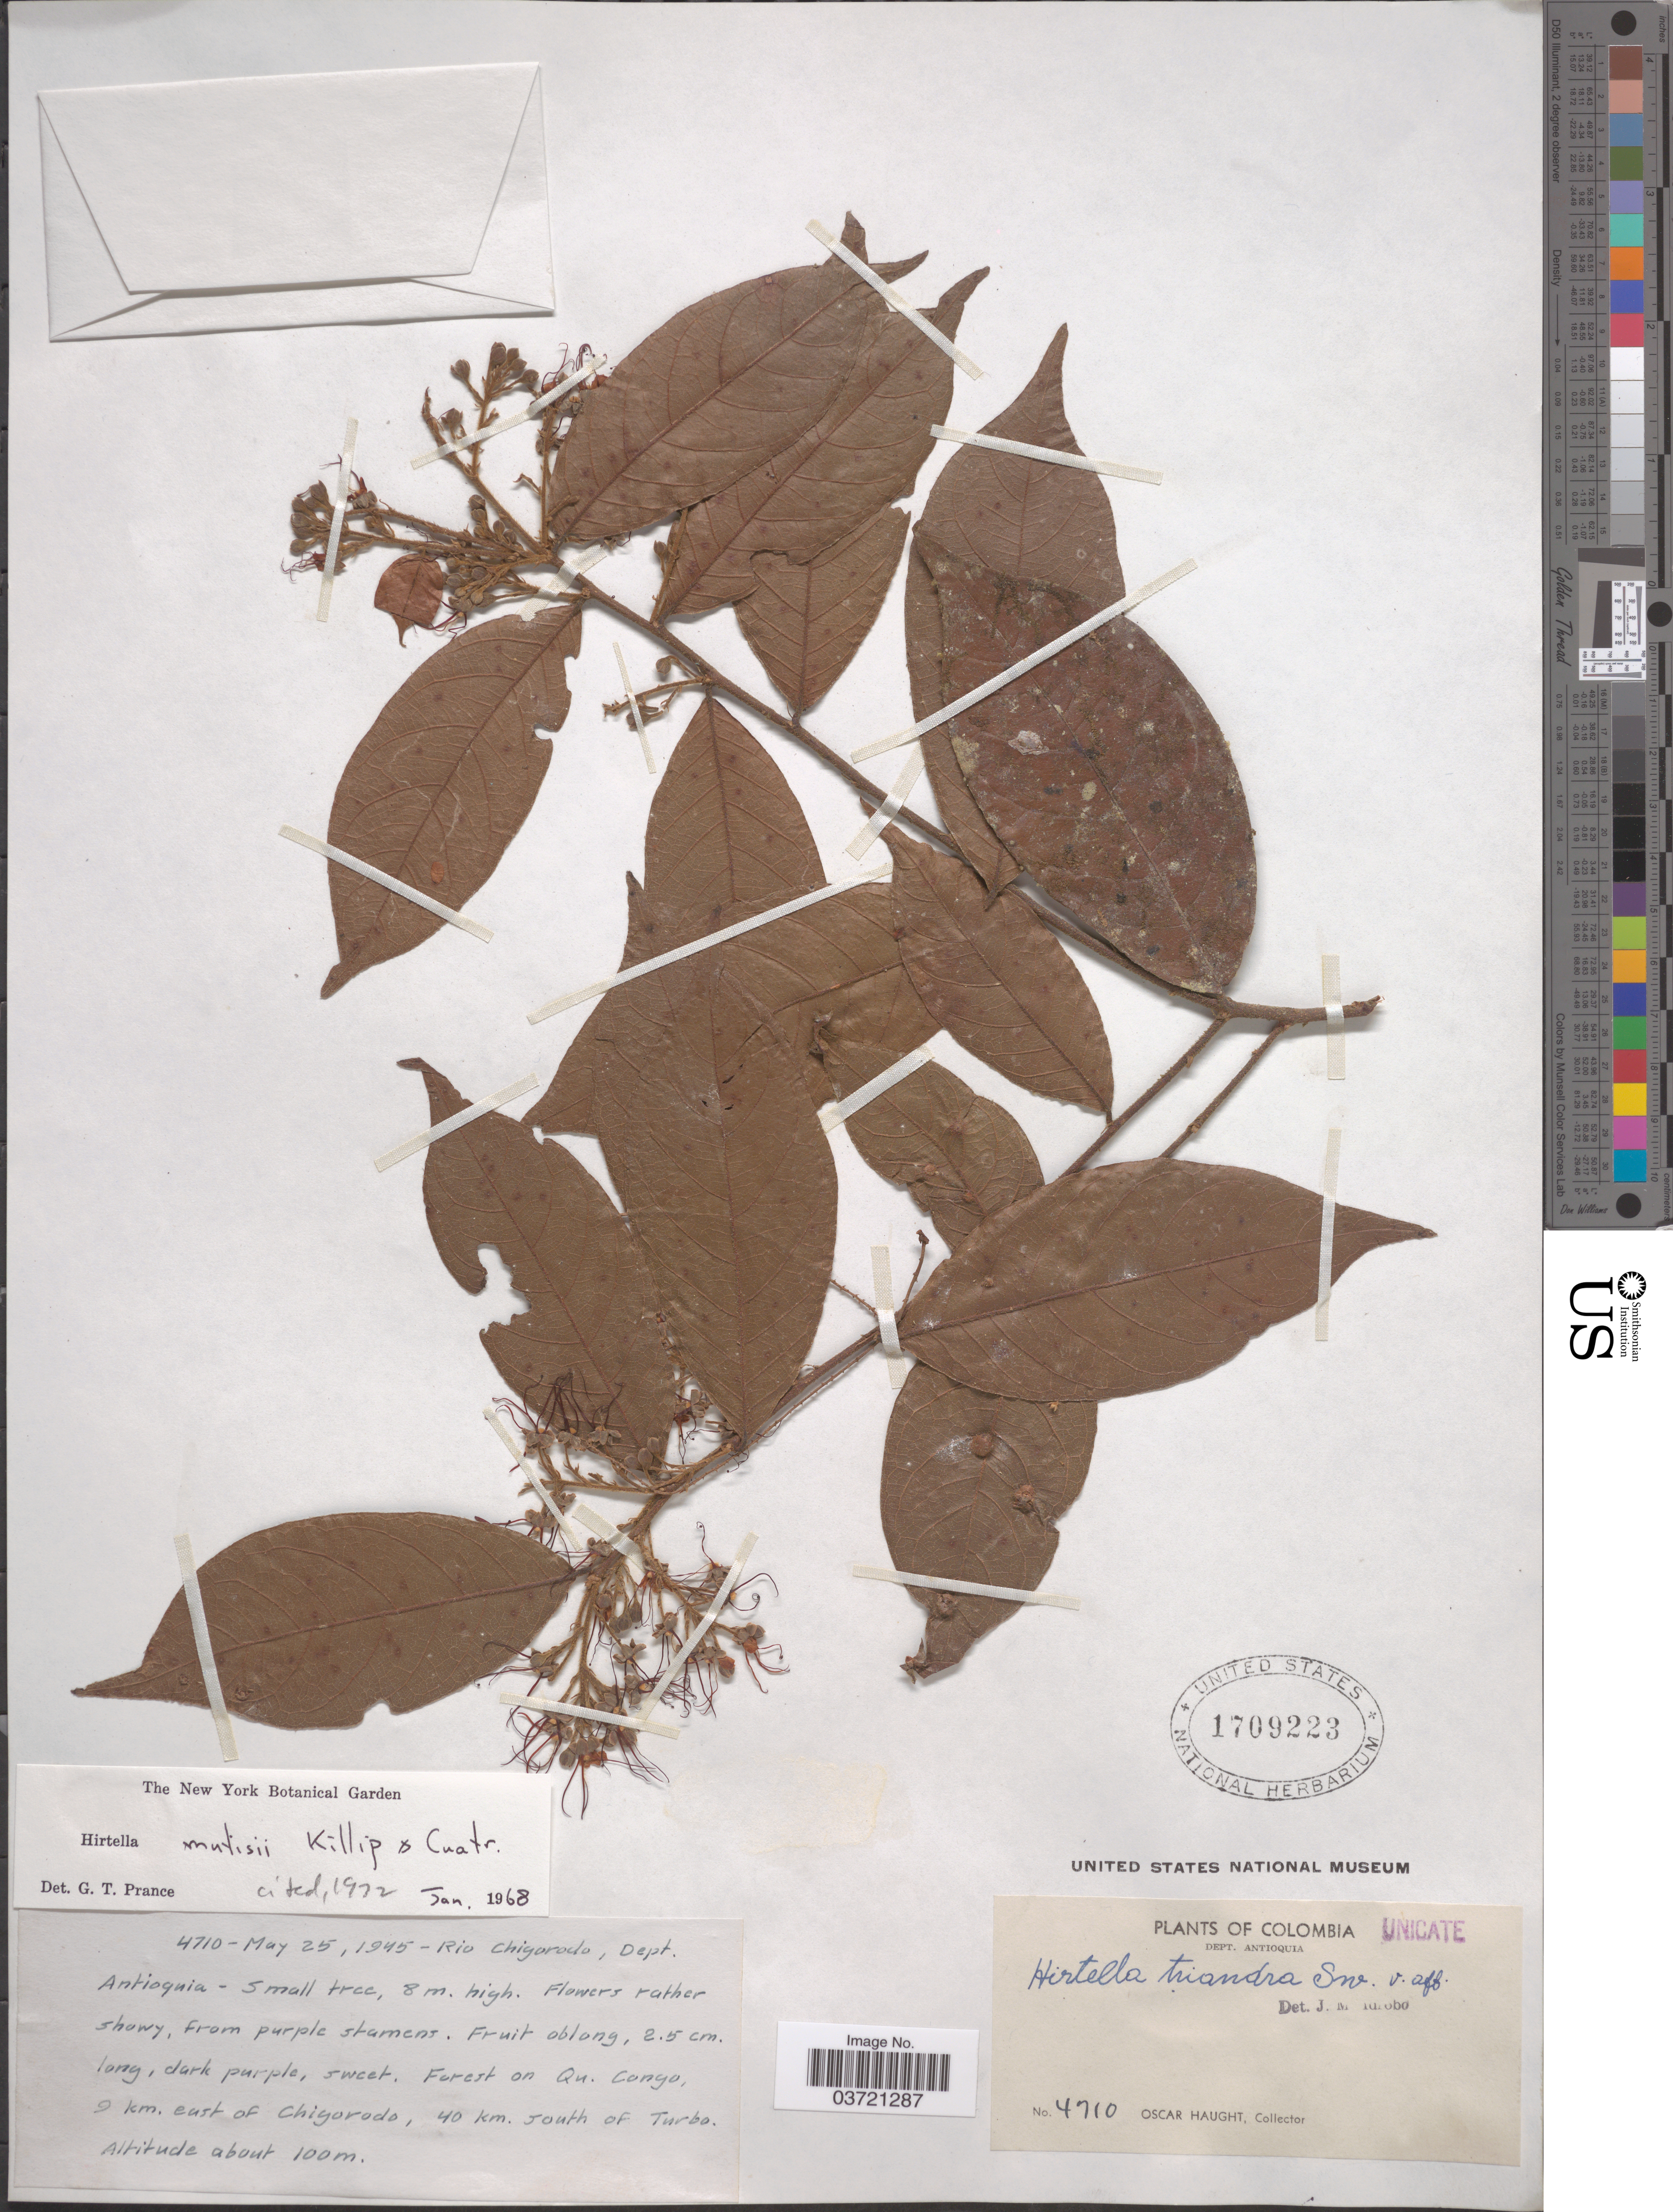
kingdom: Plantae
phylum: Tracheophyta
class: Magnoliopsida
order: Malpighiales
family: Chrysobalanaceae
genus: Hirtella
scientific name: Hirtella mutisii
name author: Killip & Cuatrec.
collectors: O. L. Haught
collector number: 4710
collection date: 1945-05-25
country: Colombia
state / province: Antioquia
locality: Rio Chiyorodo, Dept. Antioquia. Forest on Qu. Congo, 9 km. east of Chiyorodo, 40 km. south of Turbo.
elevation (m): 100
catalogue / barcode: US 1709223